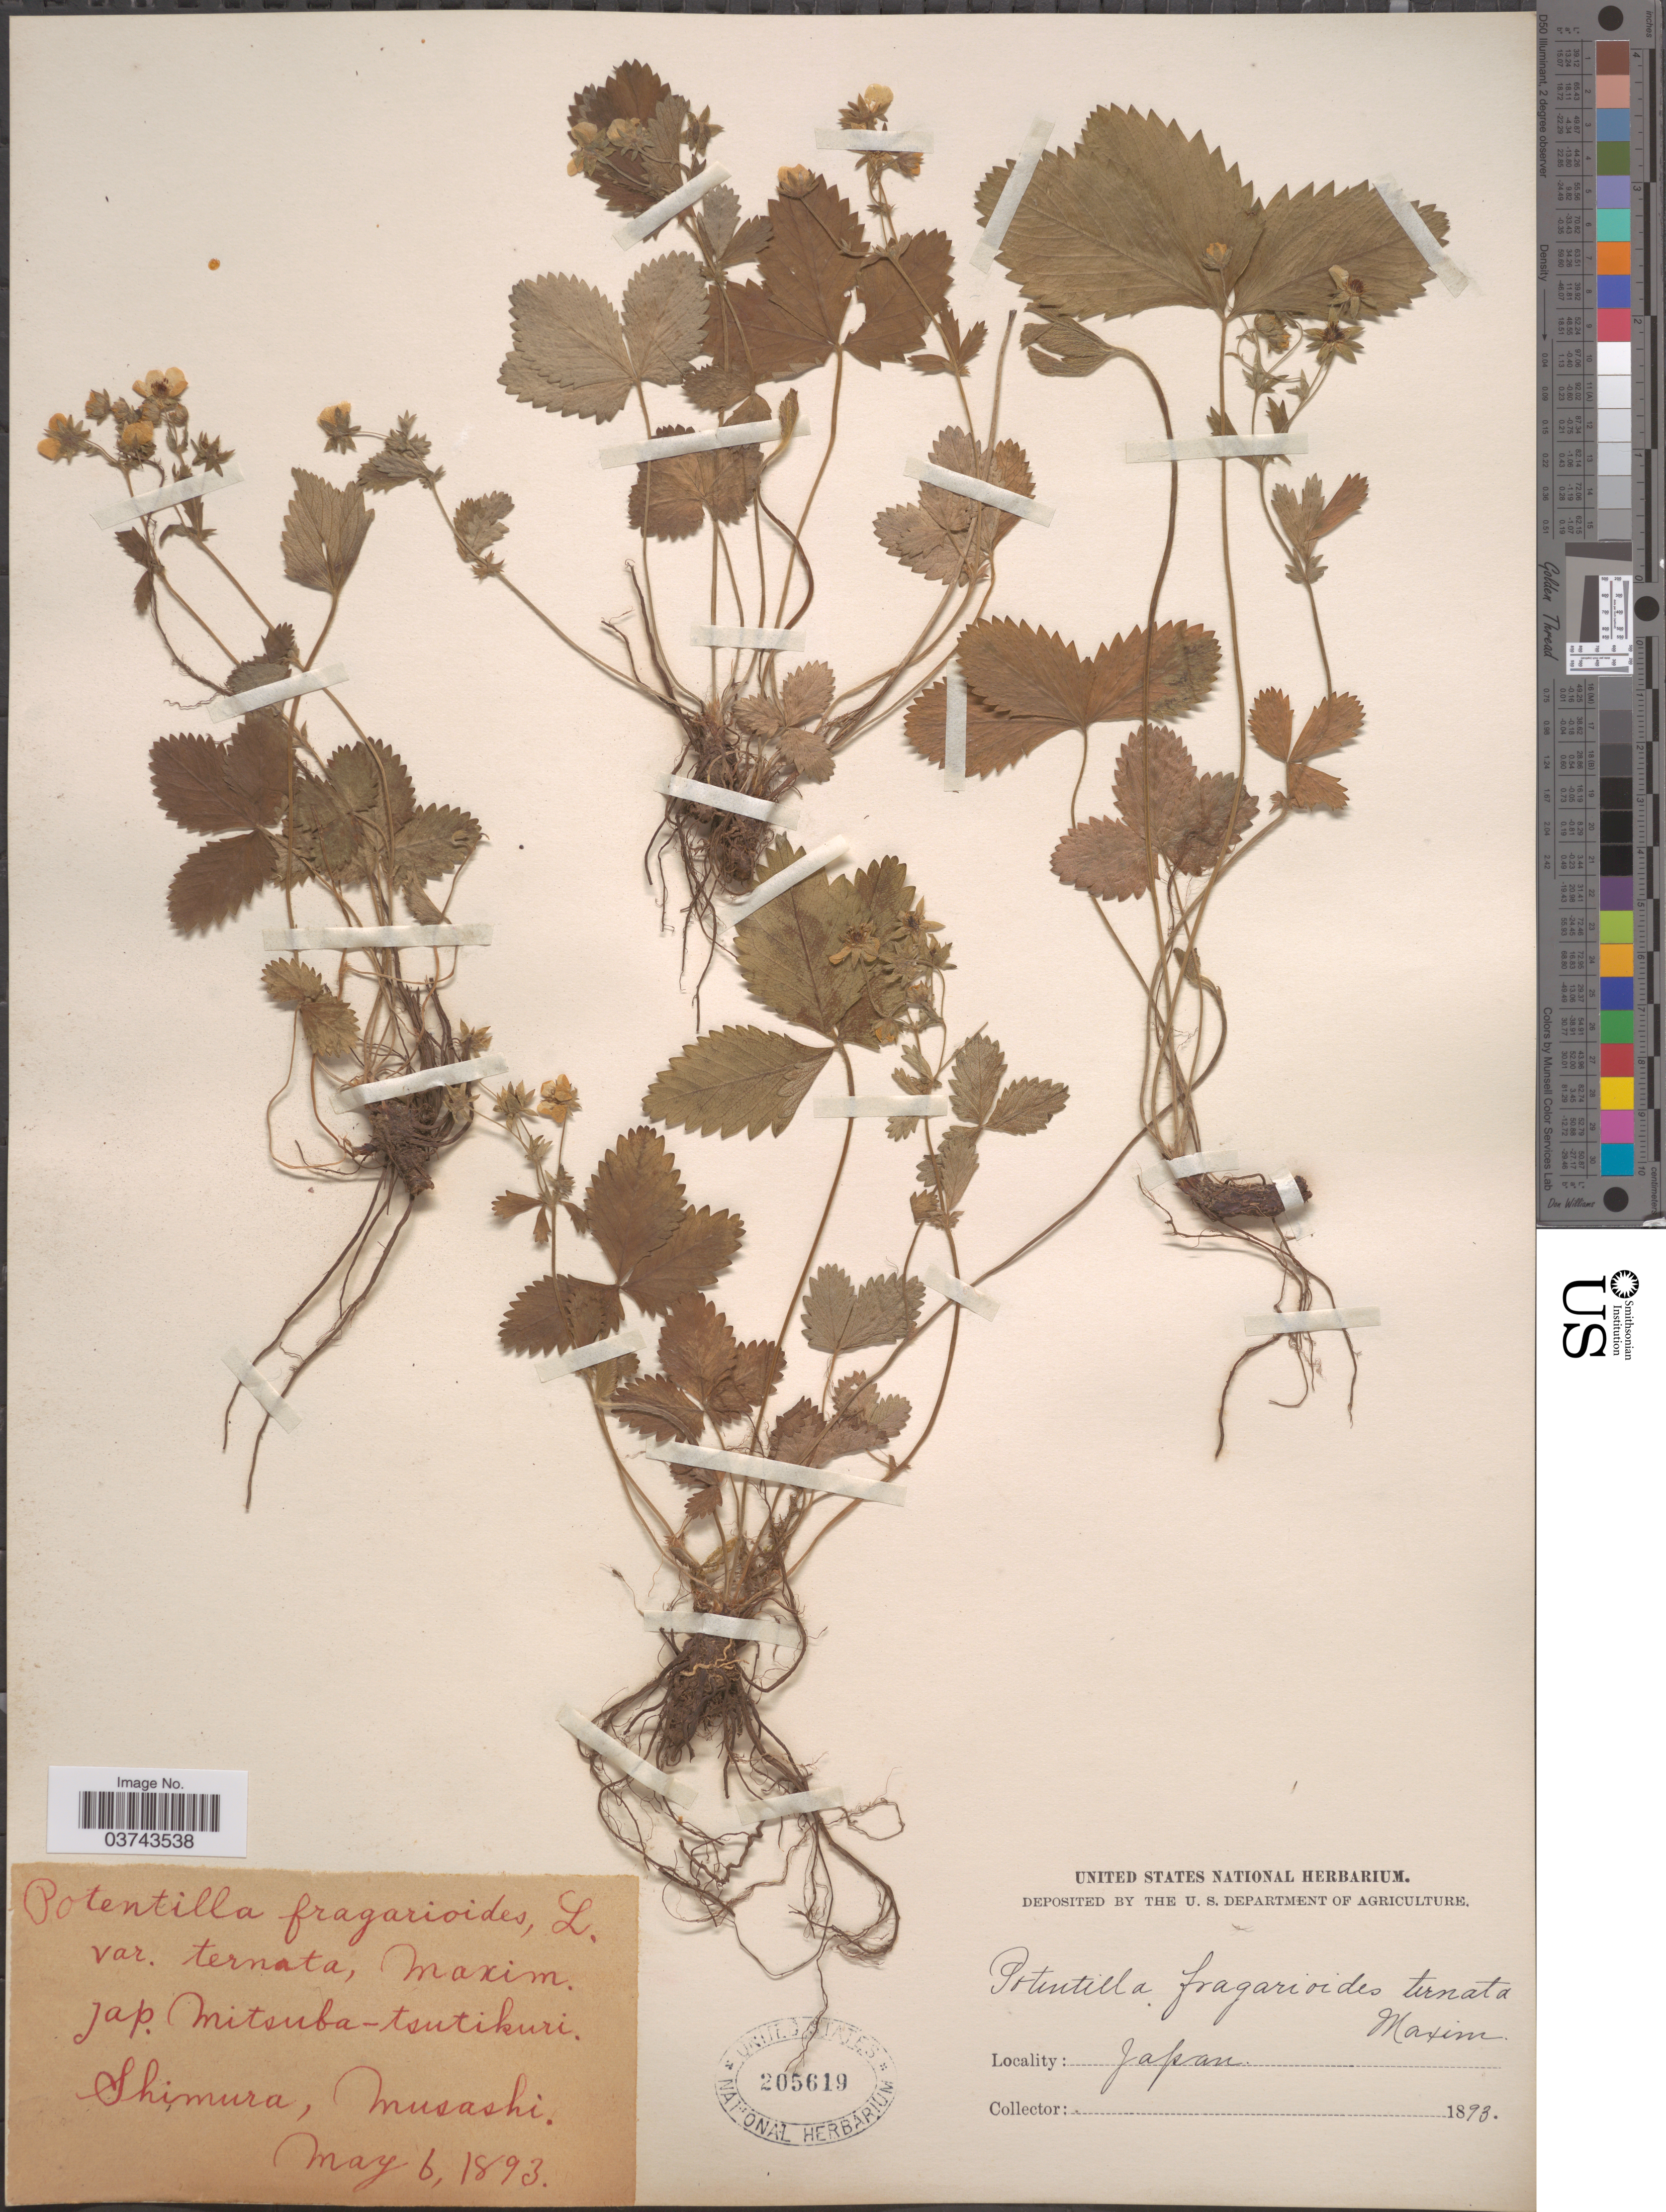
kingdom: Plantae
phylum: Tracheophyta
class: Magnoliopsida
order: Rosales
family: Rosaceae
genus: Potentilla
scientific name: Potentilla fragarioides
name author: L.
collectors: ex herb. United States National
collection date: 1893-05-06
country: Japan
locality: Shimura, Musashi.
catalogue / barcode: US 205619